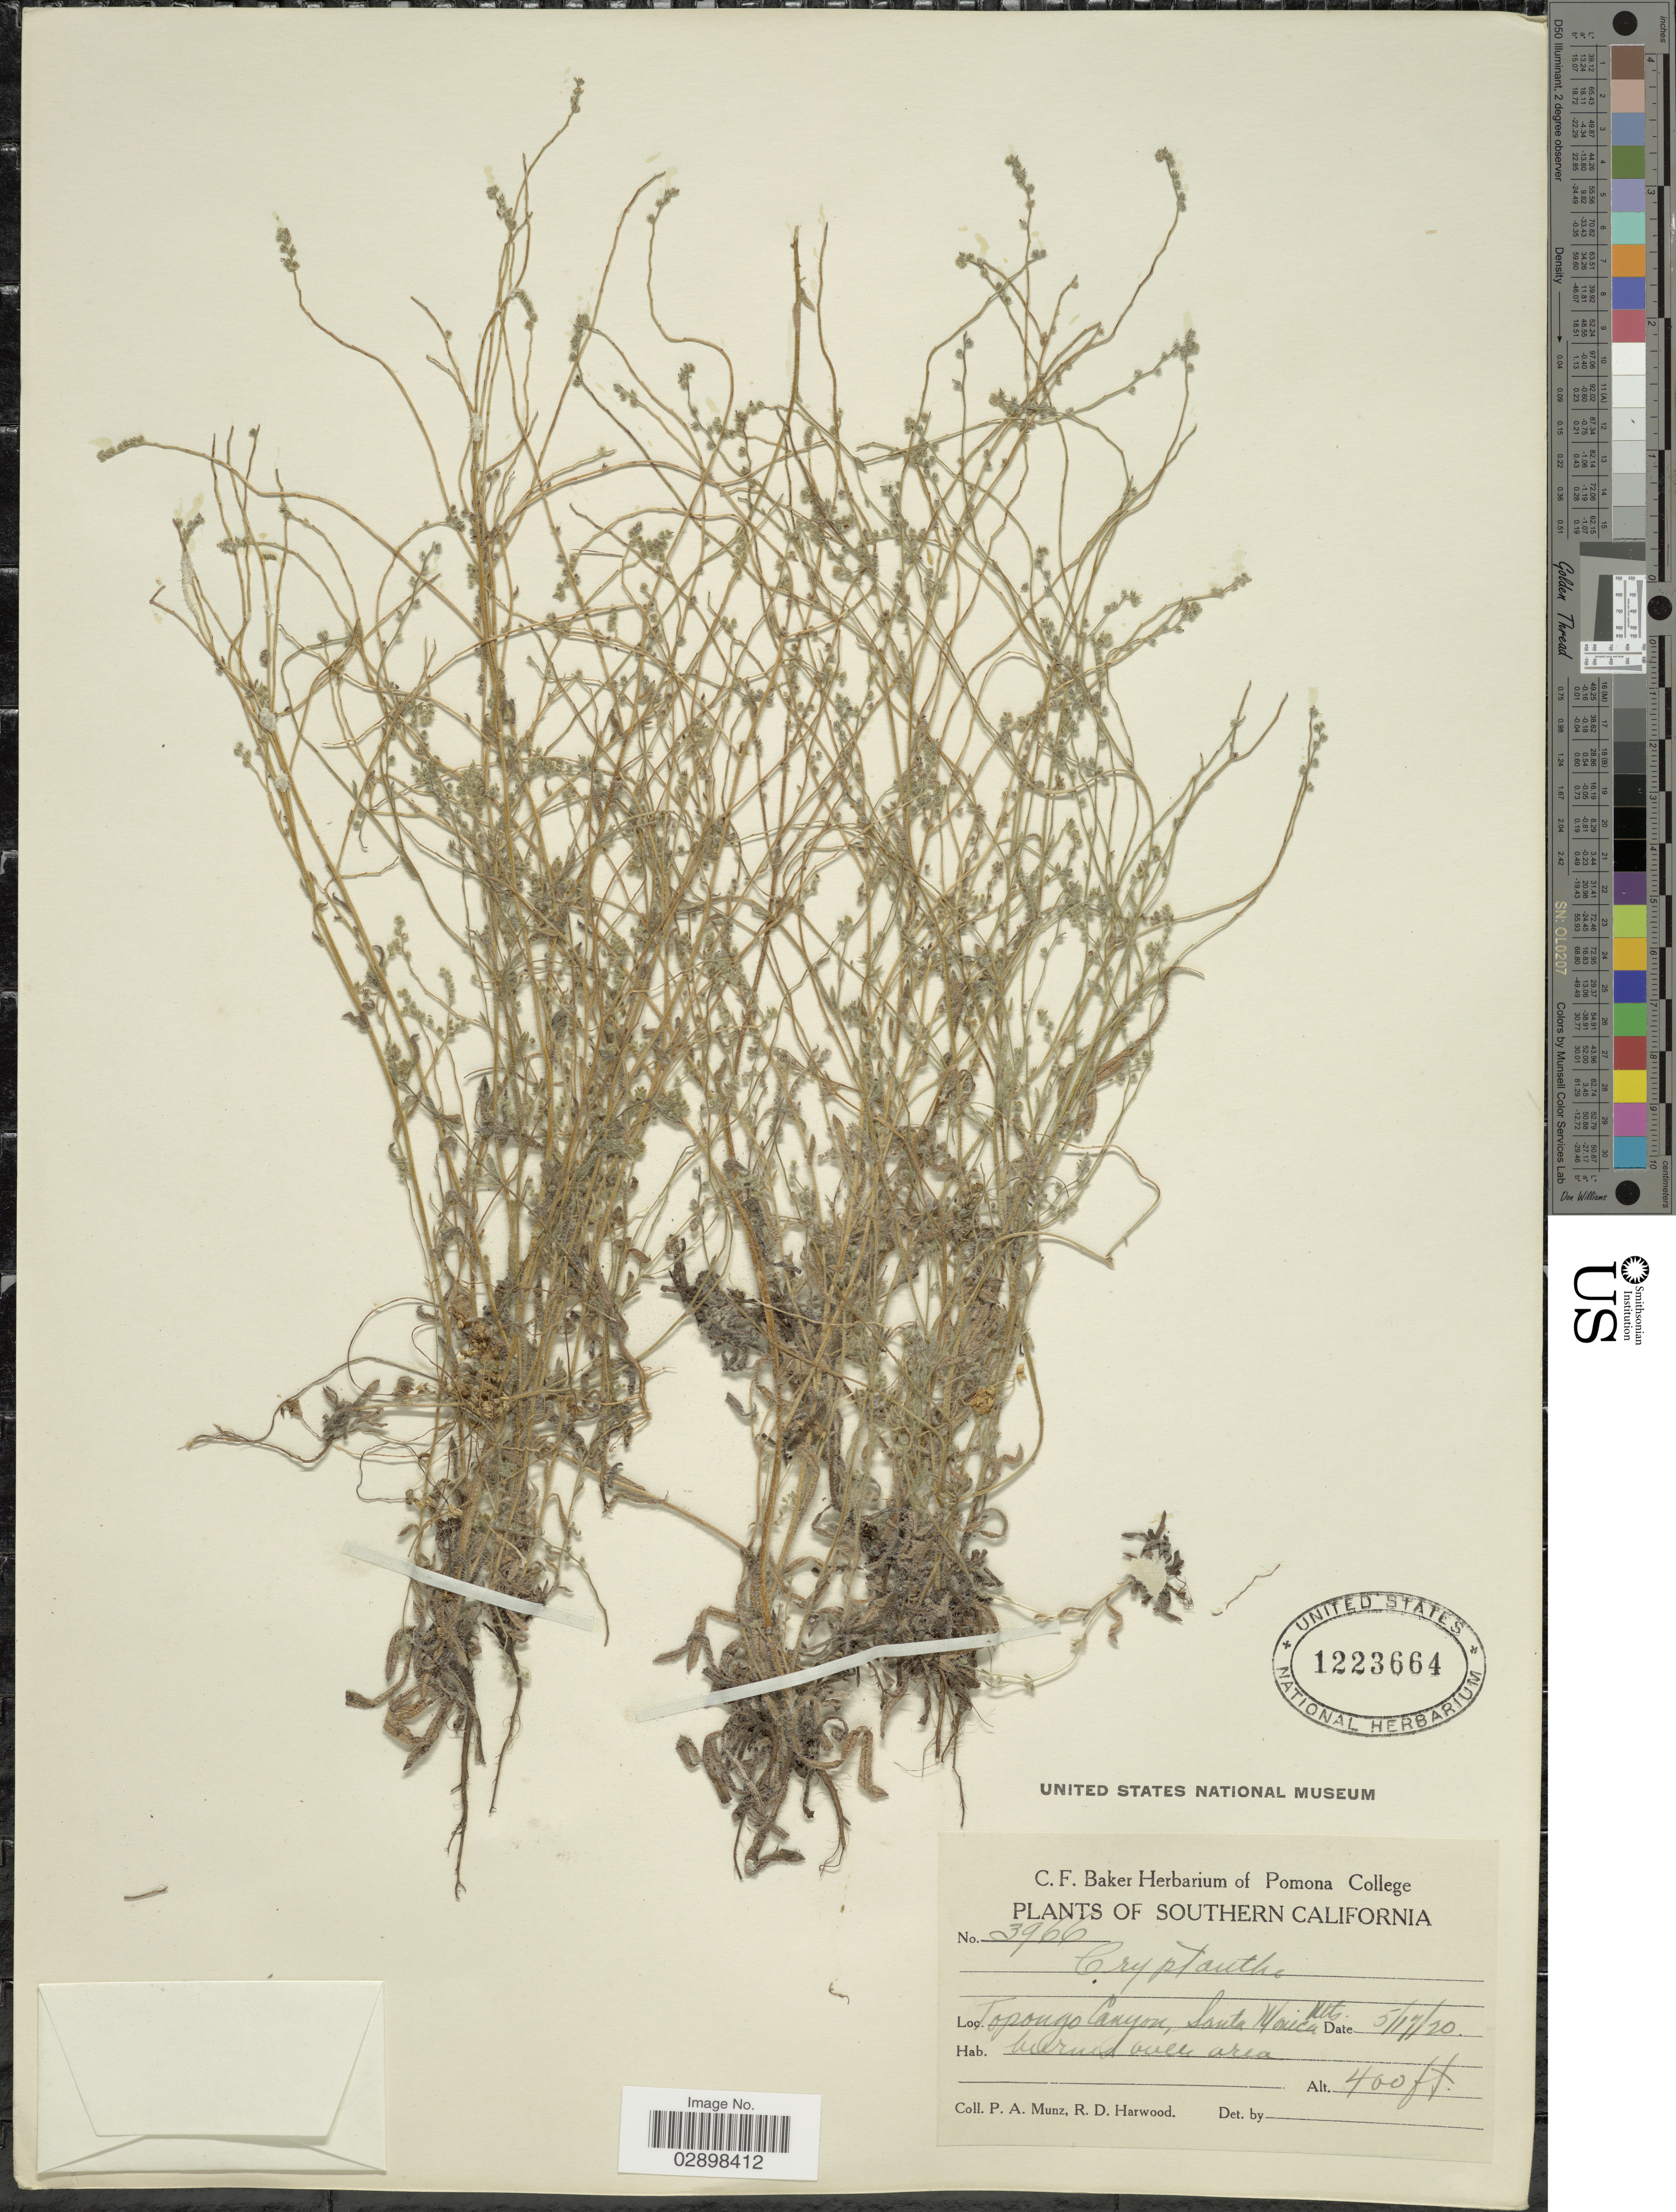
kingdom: Plantae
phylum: Tracheophyta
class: Magnoliopsida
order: Boraginales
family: Boraginaceae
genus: Cryptantha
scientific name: Cryptantha sp.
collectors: P. A. Munz & R. Harwood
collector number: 3966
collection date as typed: Transcribed d/m/y: 17/5/20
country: United States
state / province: California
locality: Southern California, Topongo Canyon, Santa Maria Mts.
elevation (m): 122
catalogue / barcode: US 1223664